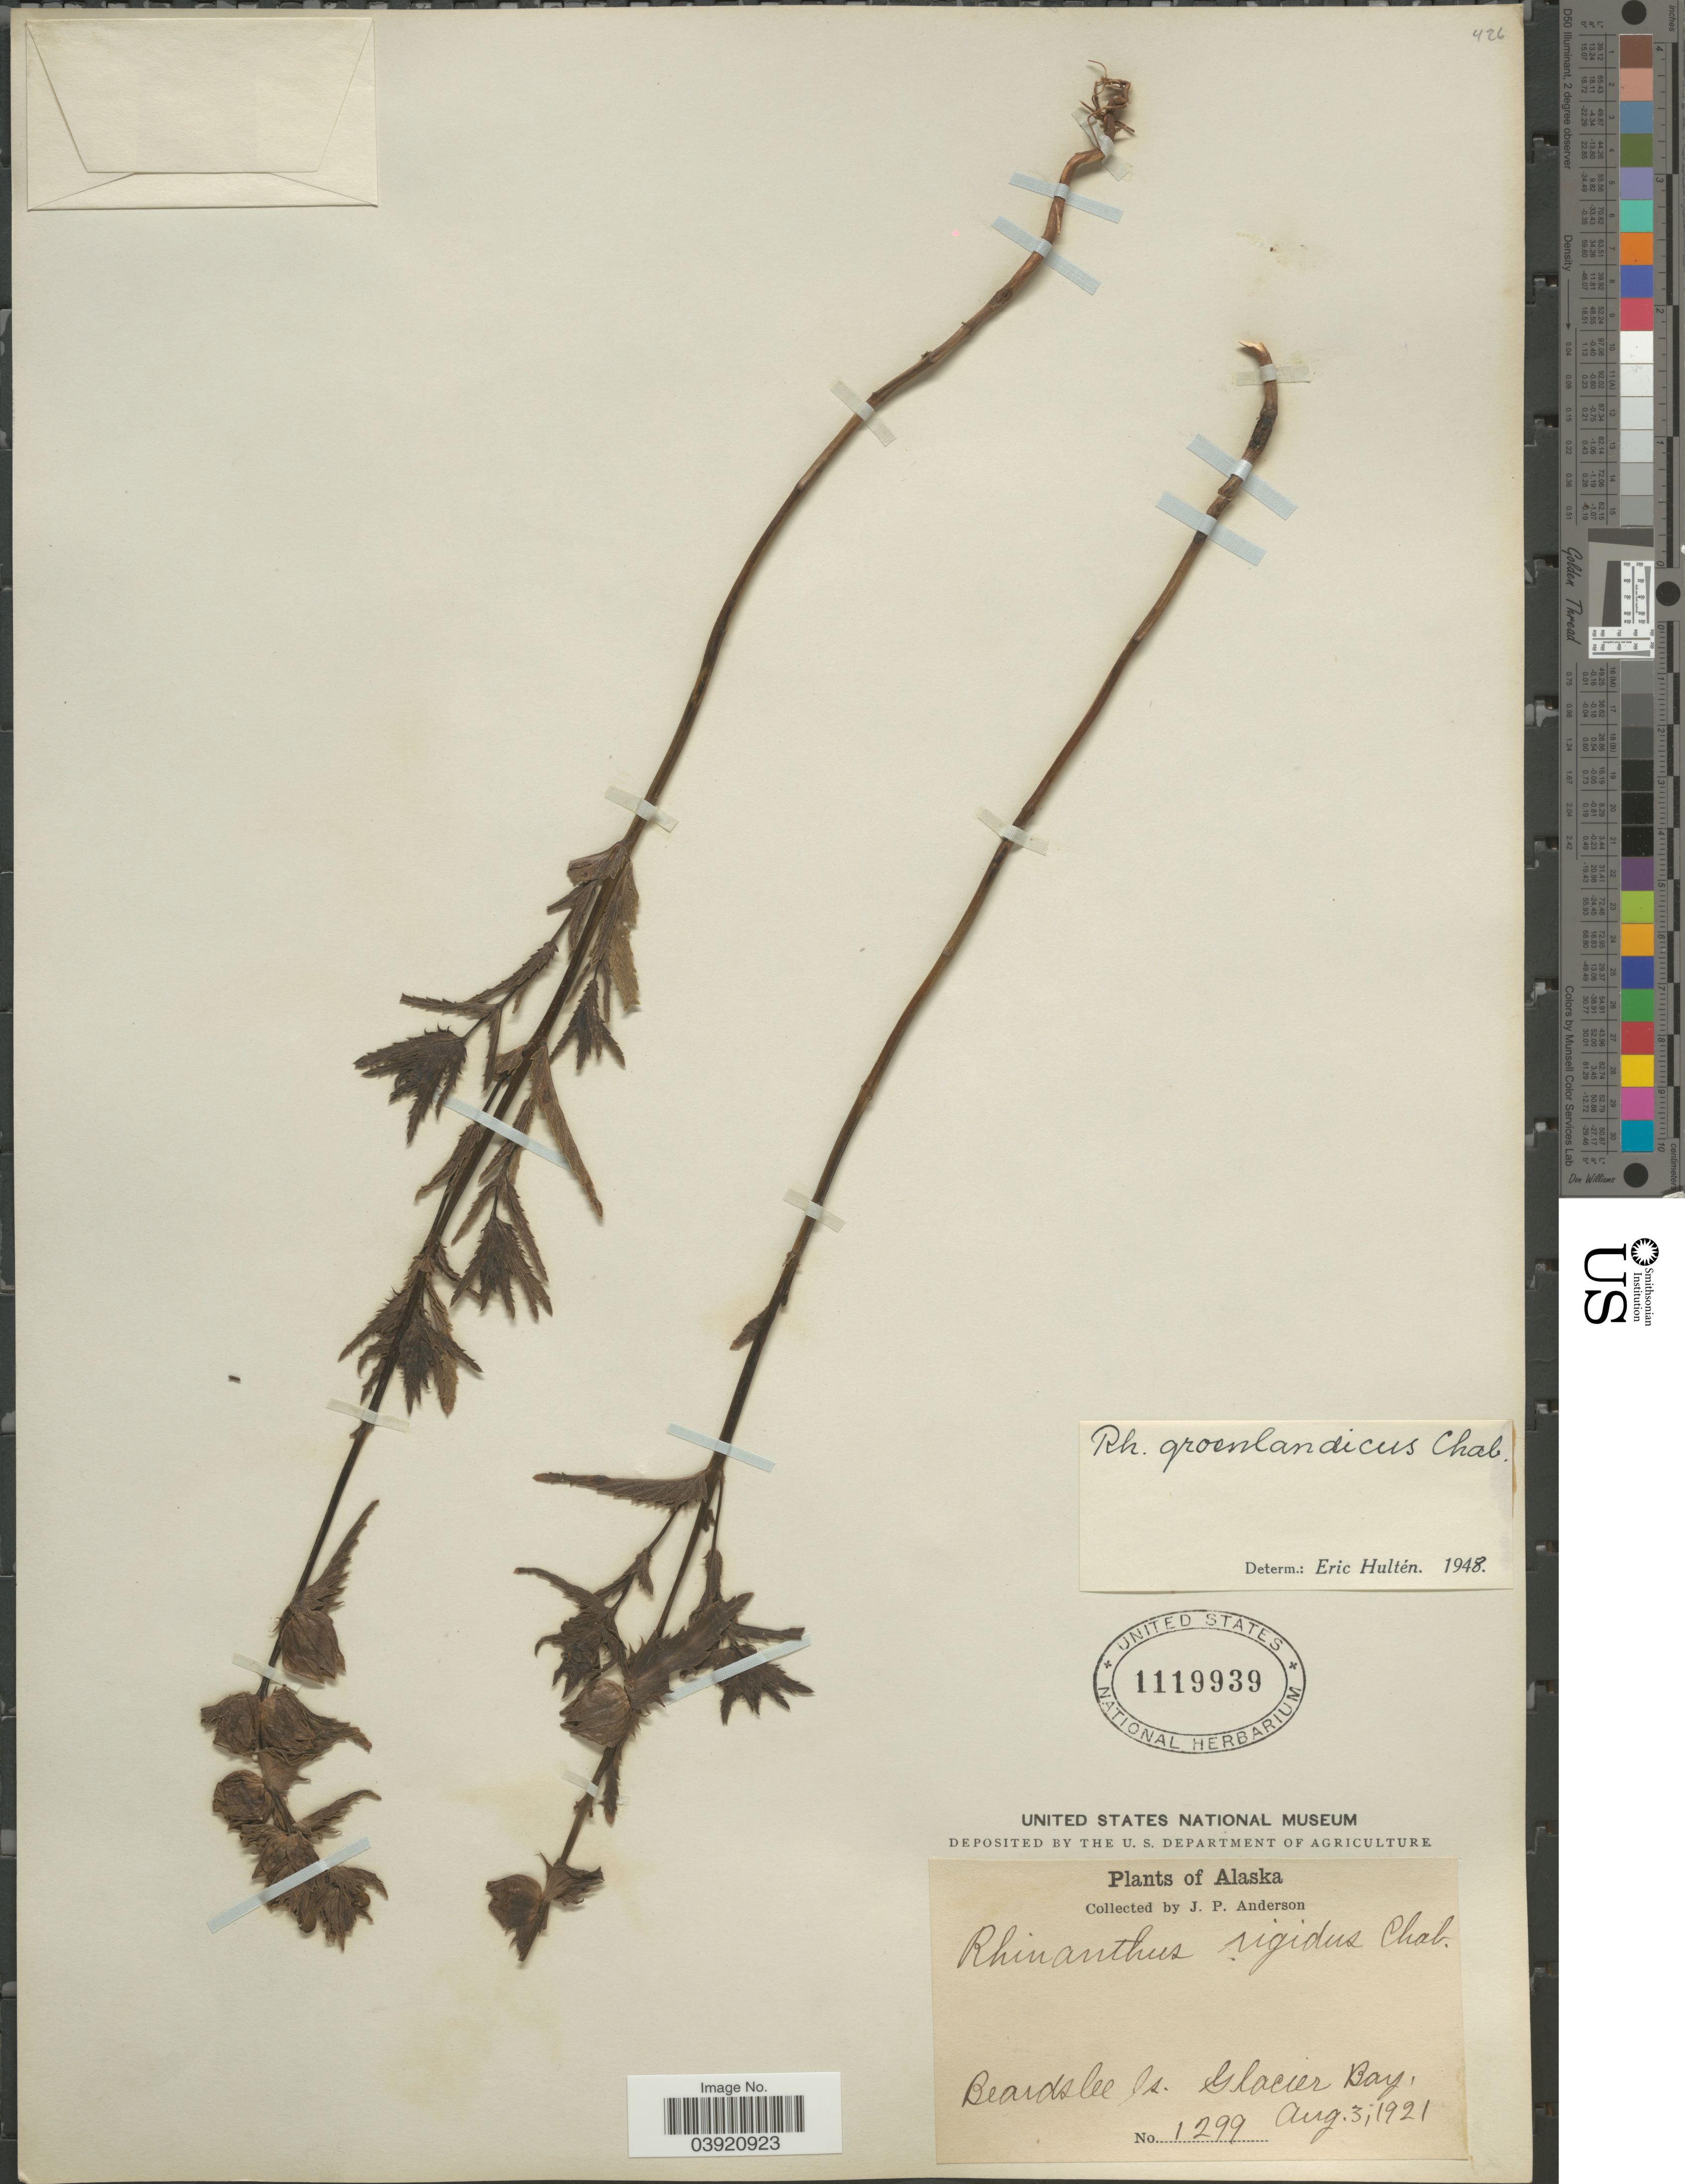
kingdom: Plantae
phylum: Tracheophyta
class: Magnoliopsida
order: Lamiales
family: Orobanchaceae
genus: Rhinanthus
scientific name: Rhinanthus minor subsp. groenlandicus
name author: (Chabert) Neum.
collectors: J. P. Anderson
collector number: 1299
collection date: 1921-08-03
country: United States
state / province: Alaska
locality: Beardslee Is. Glacier Bay.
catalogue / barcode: US 1119939